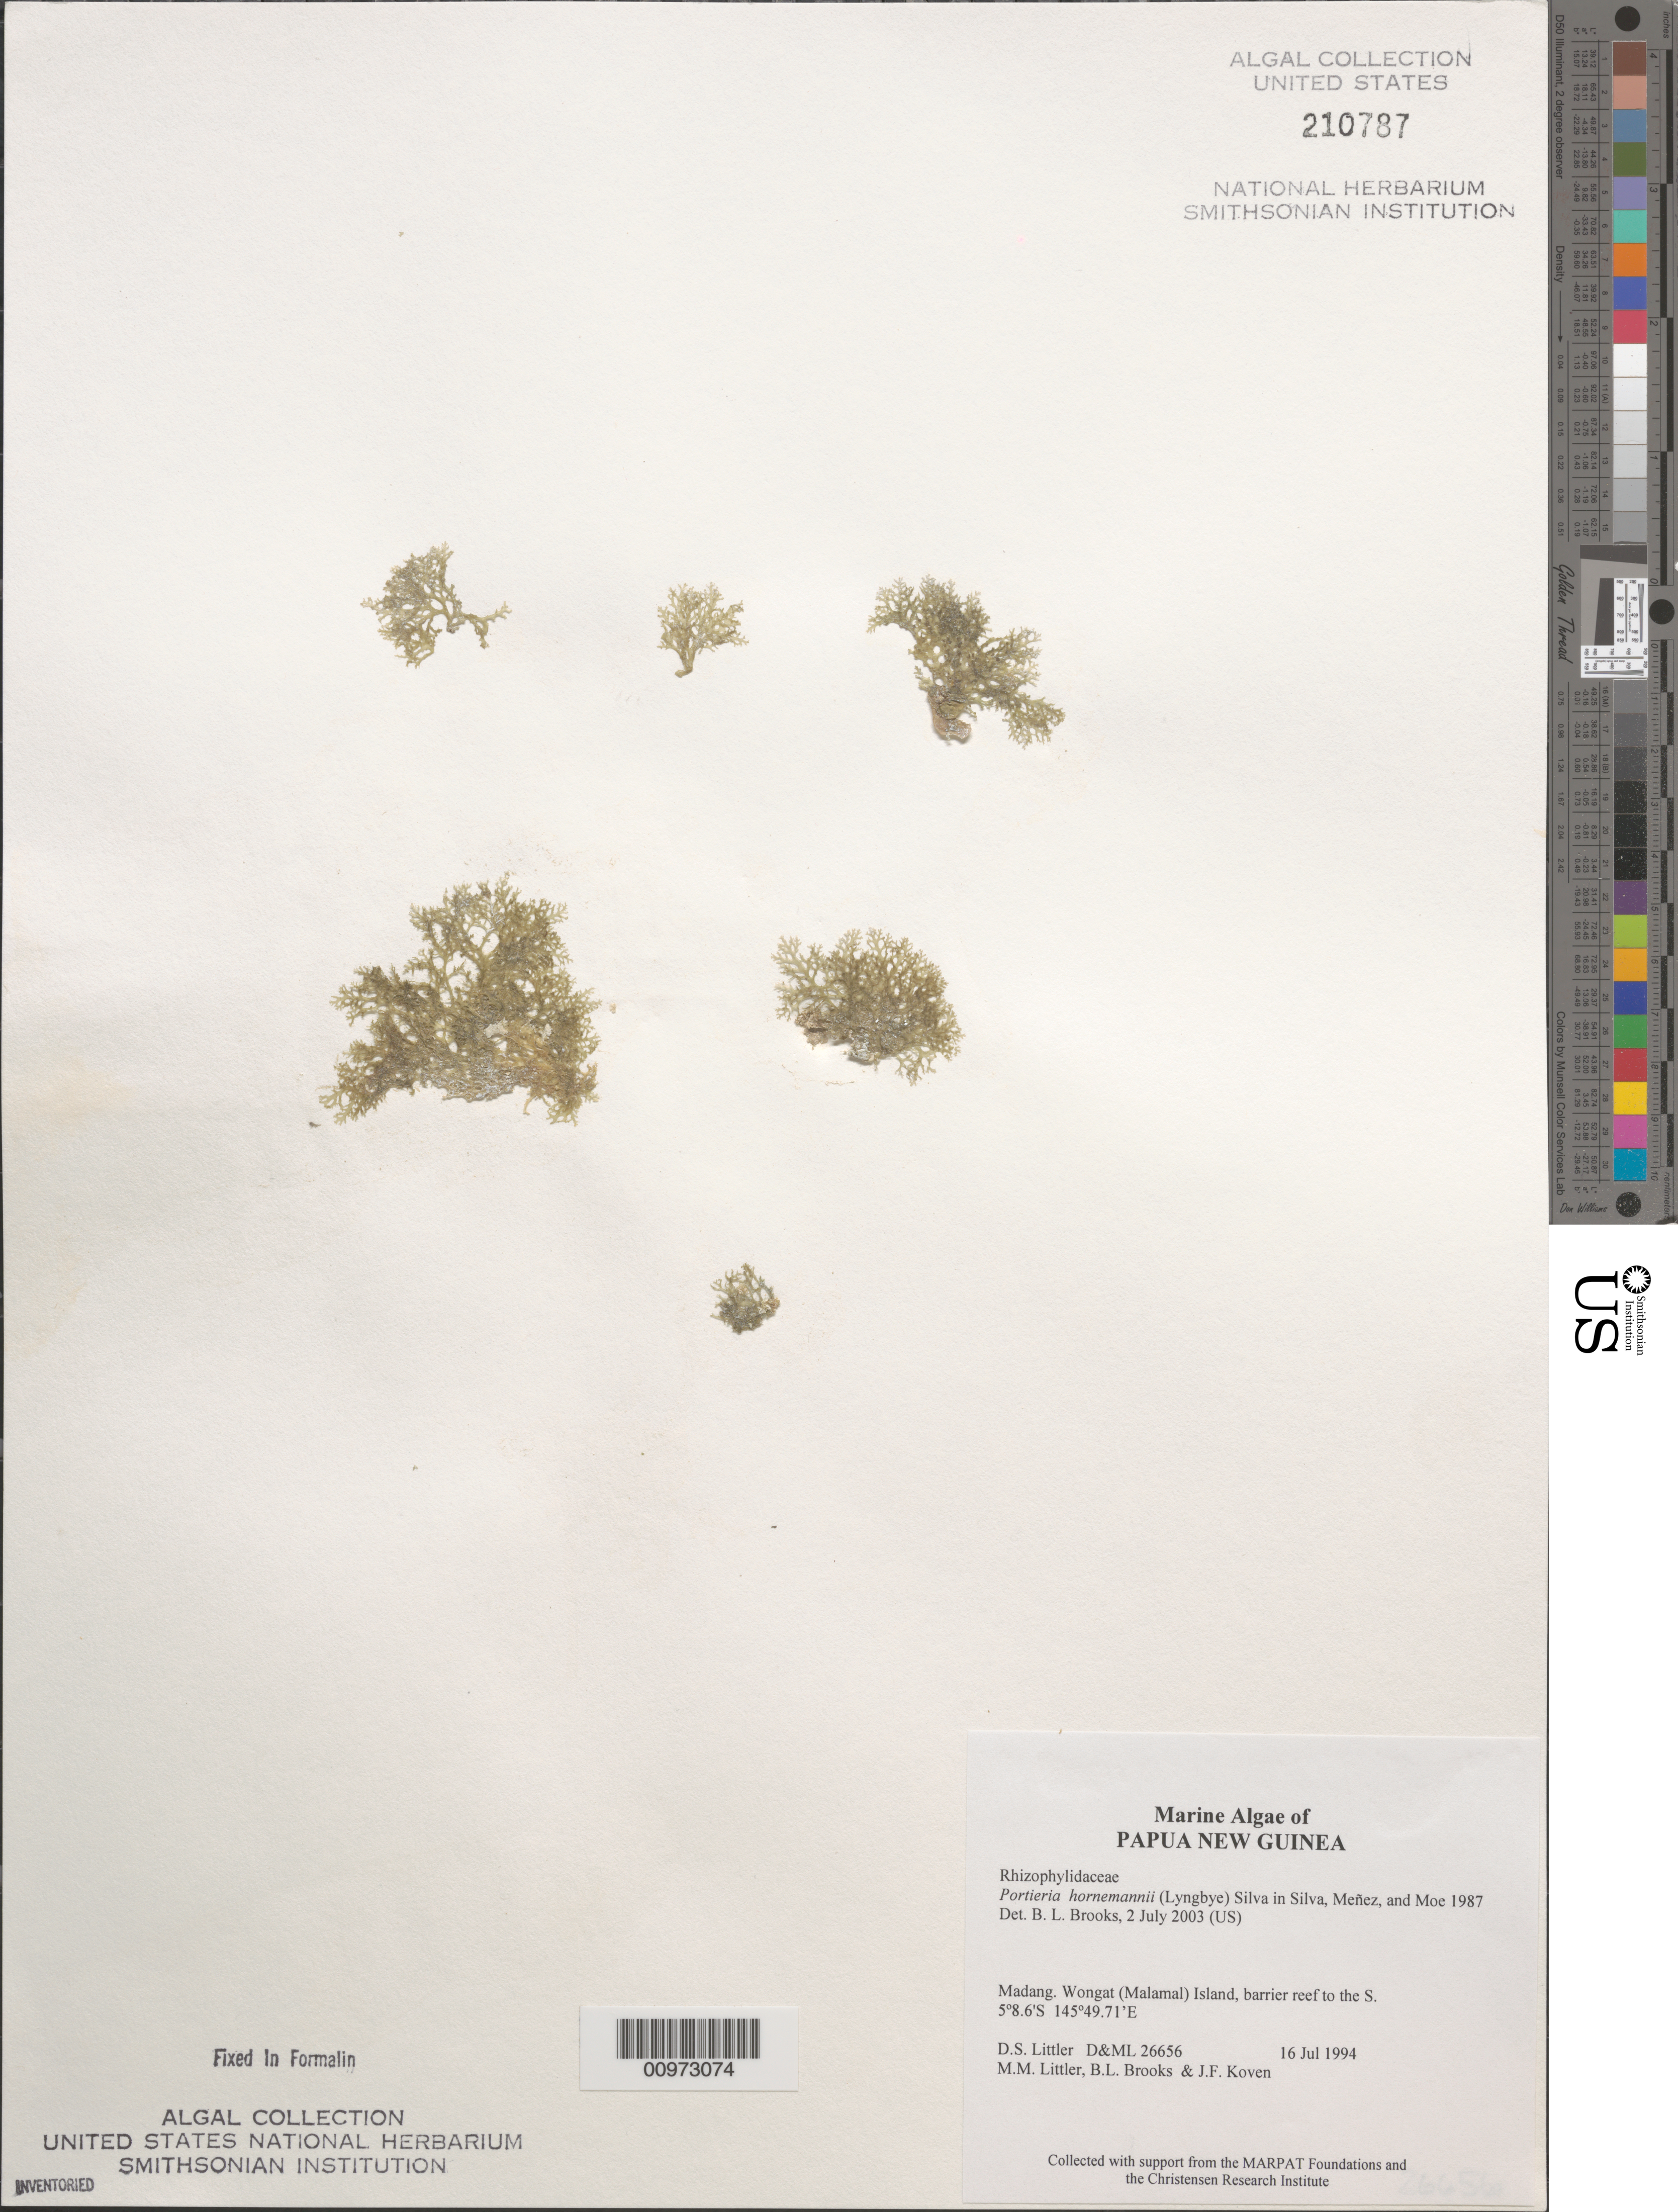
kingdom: Plantae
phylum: Rhodophyta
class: Florideophyceae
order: Gigartinales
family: Rhizophyllidaceae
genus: Portieria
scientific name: Portieria hornemannii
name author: (Lyngbye) P.C. Silva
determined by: Brooks, B. L., (BOT), Smithsonian Institution - National Museum of Natural History (UNITED STATES)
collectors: D. S. Littler, M. M. Littler, B. Brooks & J. Koven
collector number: D&ML 26656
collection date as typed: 16 Jul 1994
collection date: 1994-07-16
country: Papua New Guinea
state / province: Madang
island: Wongat [Malamal]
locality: Barrier reef to south of island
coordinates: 5 8.6'S, 145 49.71'E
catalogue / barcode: US 210787